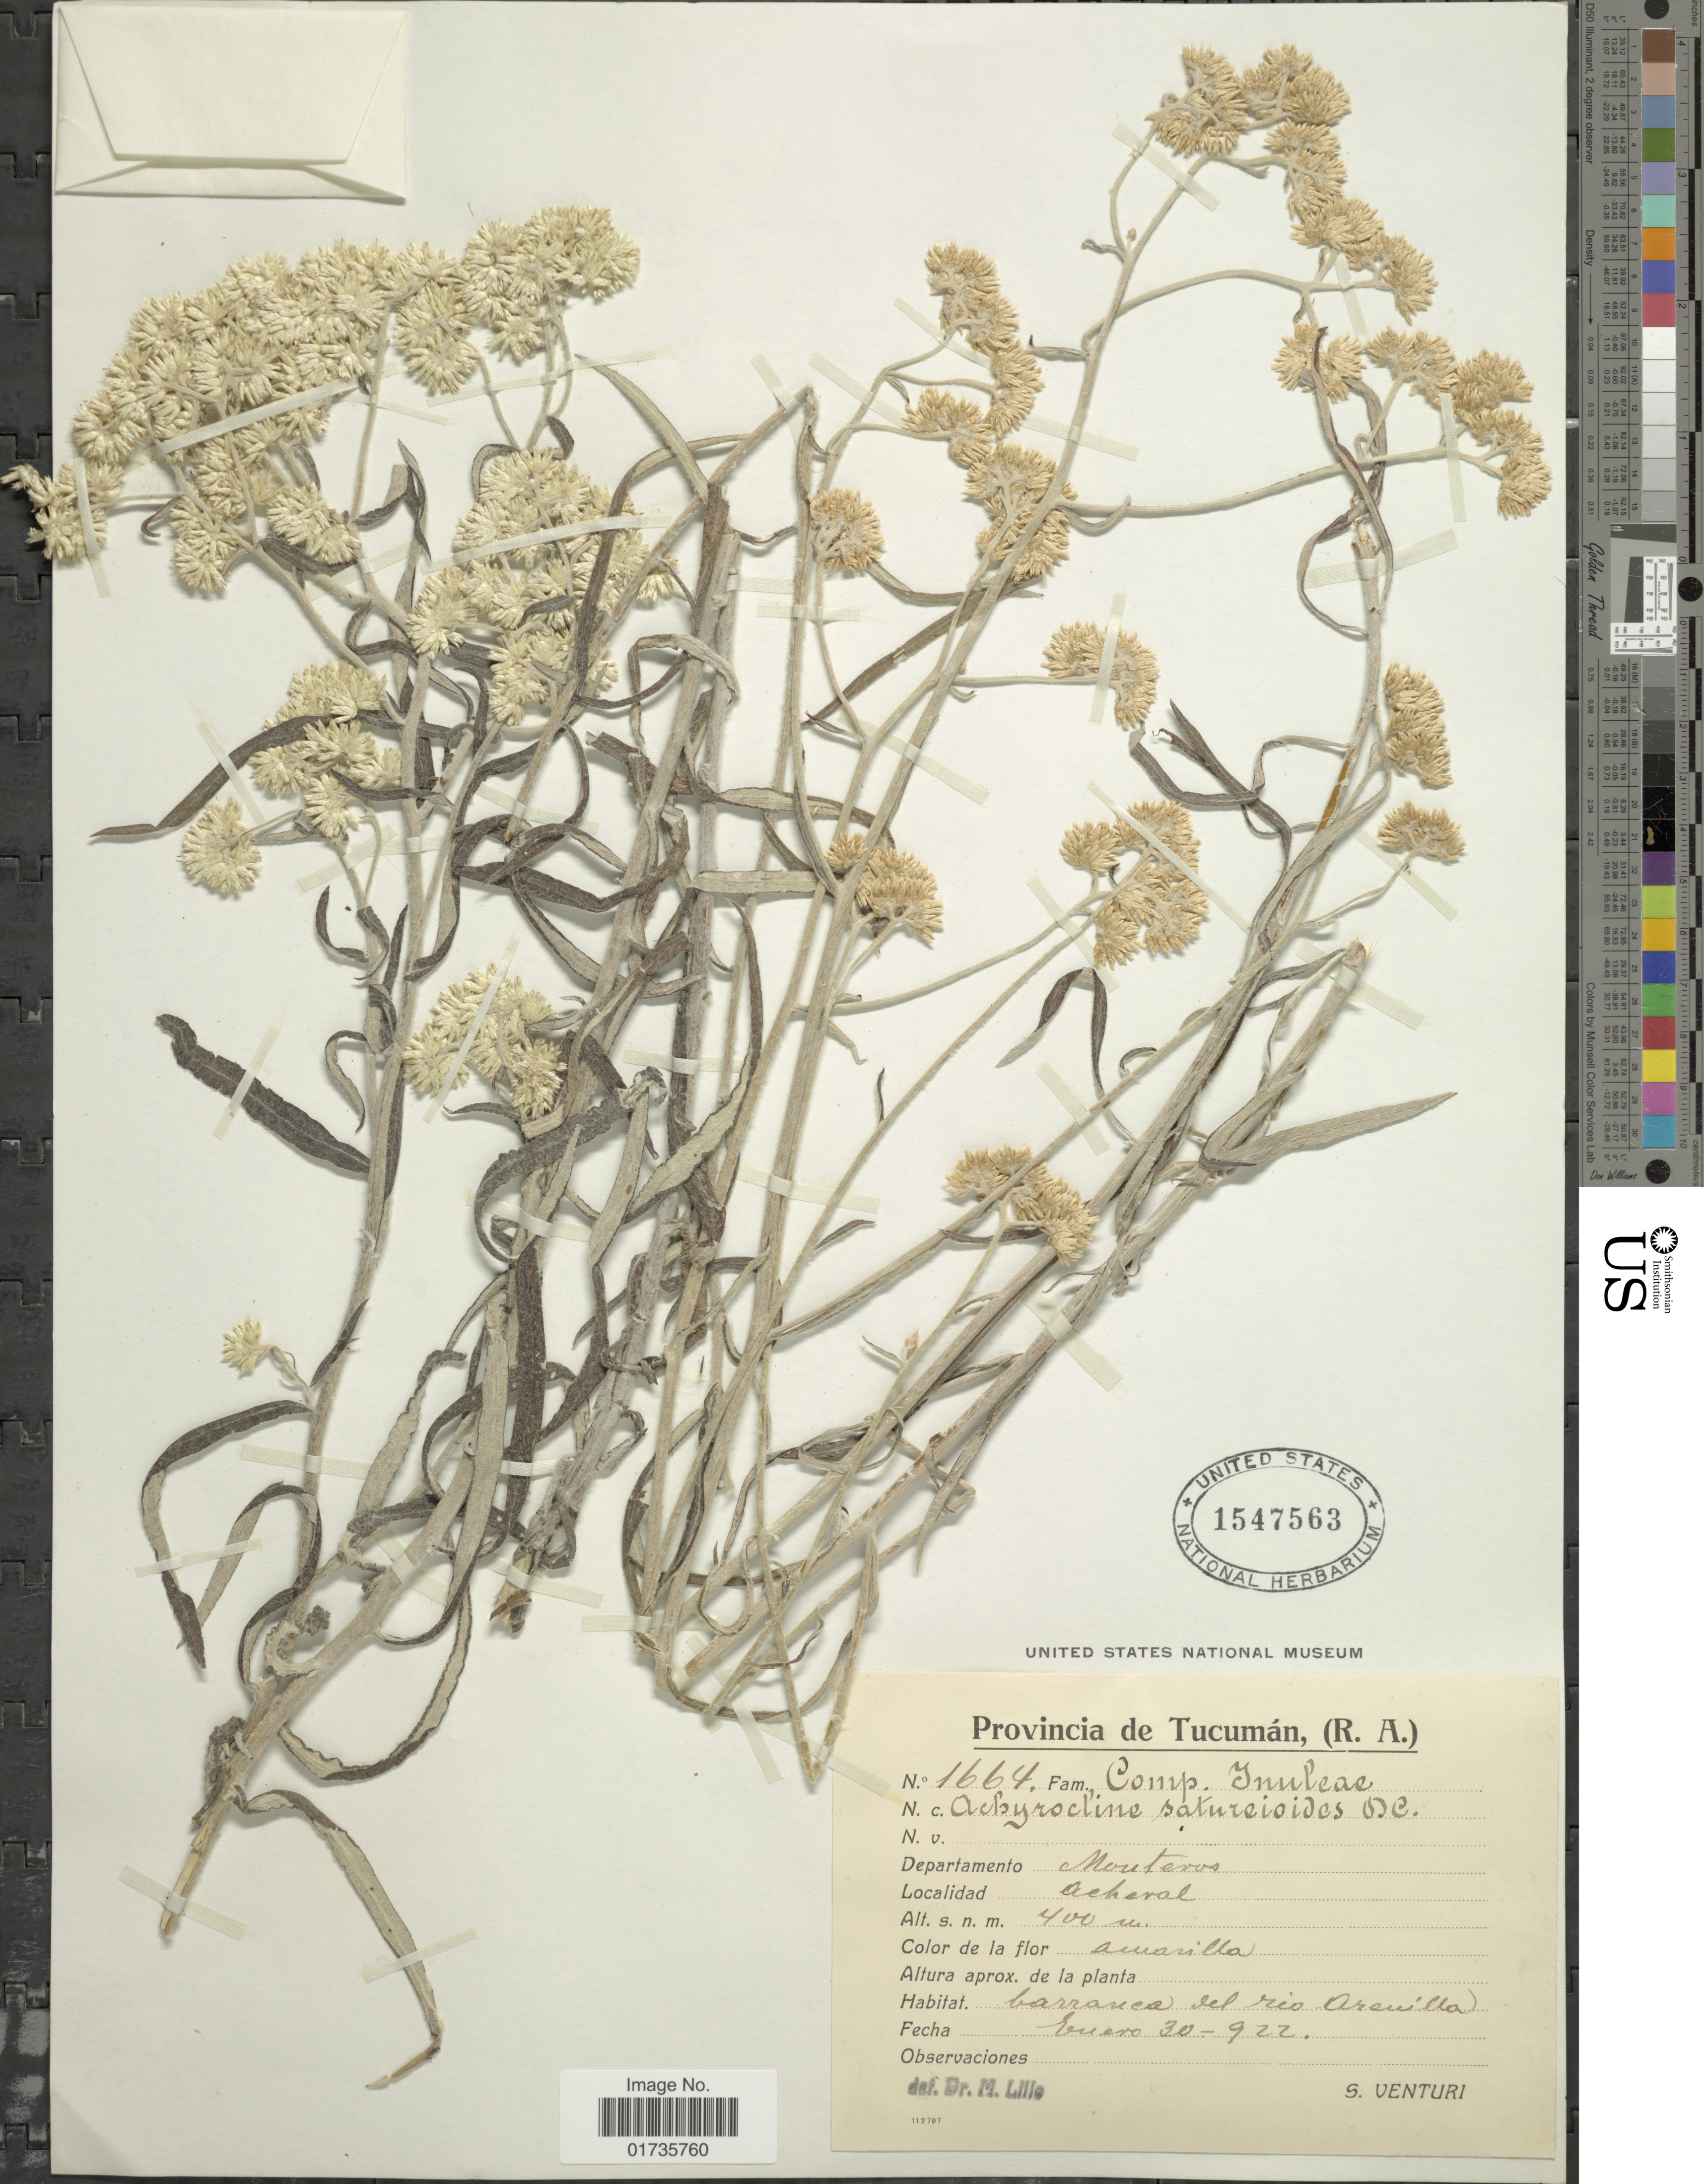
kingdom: Plantae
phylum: Tracheophyta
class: Magnoliopsida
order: Asterales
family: Asteraceae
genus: Achyrocline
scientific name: Achyrocline satureioides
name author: (Lam.) DC.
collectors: S. Venturi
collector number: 1664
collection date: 1922-01-30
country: Argentina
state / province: Tucuman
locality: (R.A.), Monteros, Acheral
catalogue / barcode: US 1547563